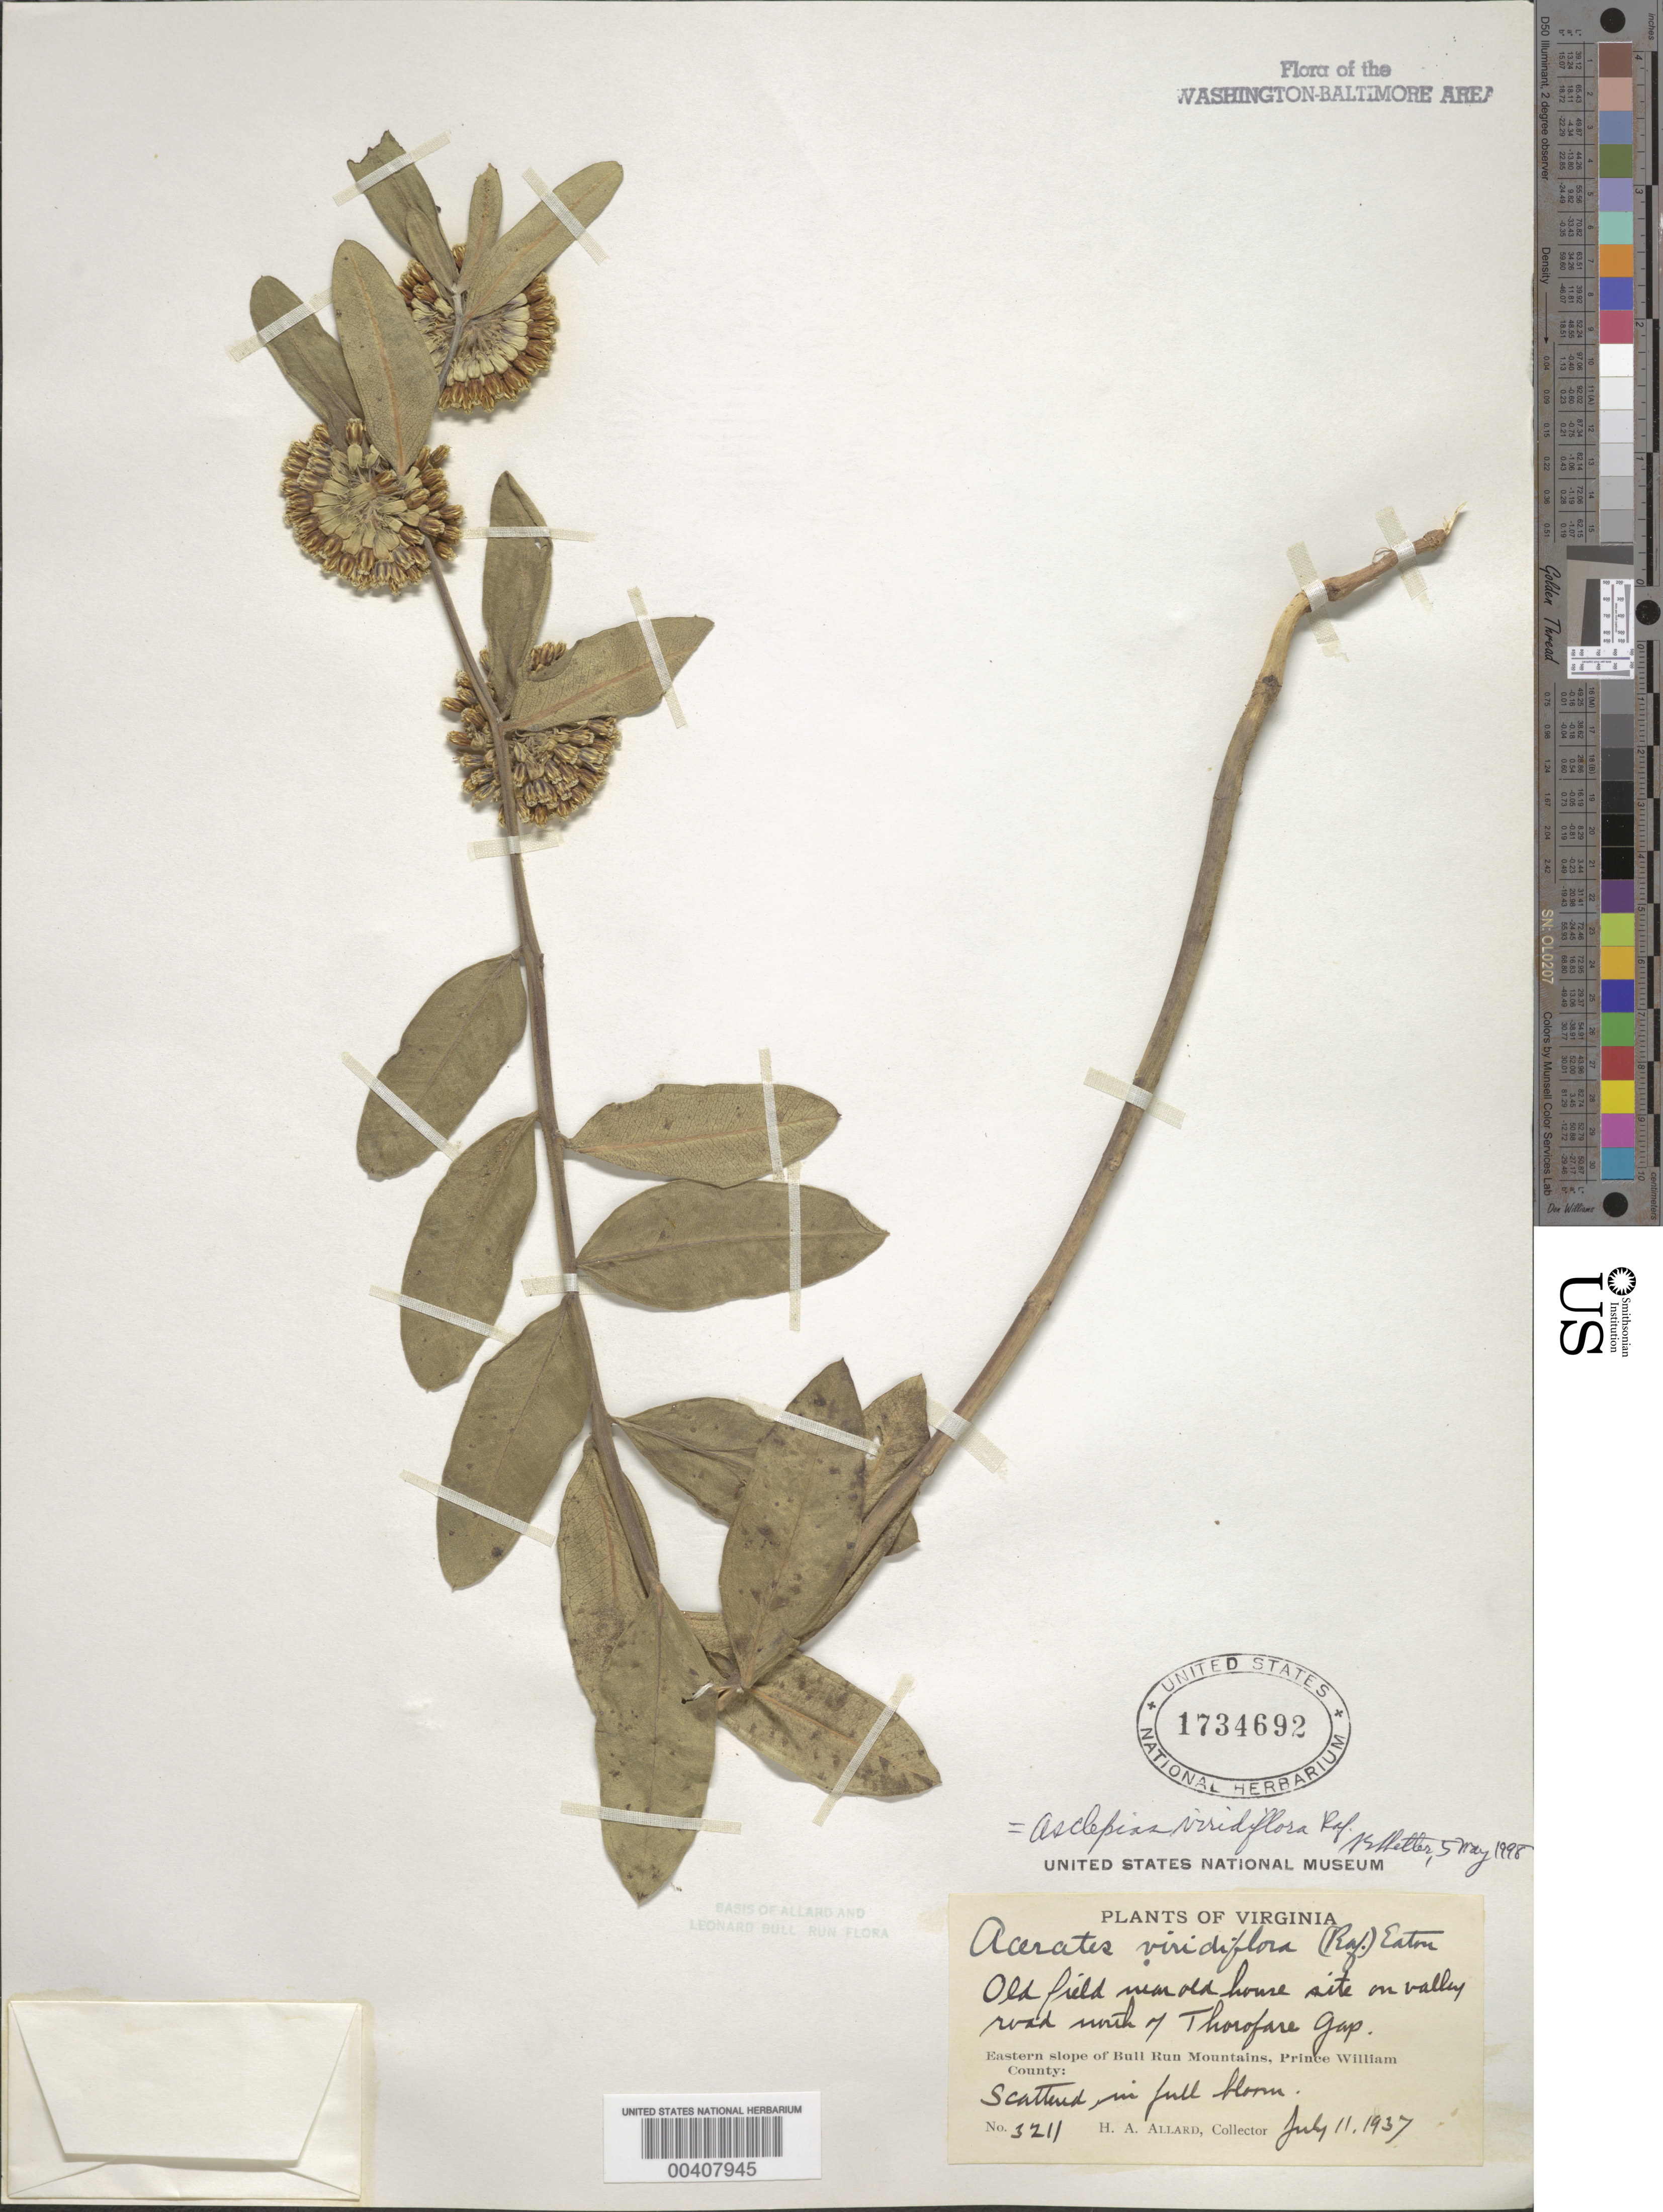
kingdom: Plantae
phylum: Tracheophyta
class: Magnoliopsida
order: Gentianales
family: Apocynaceae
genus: Asclepias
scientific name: Asclepias viridiflora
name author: Raf.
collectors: H. A. Allard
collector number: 3211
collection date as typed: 11 Jul 1937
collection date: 1937-07-11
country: United States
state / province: Virginia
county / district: Prince William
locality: North of Thorofare Gap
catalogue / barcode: US 1734692